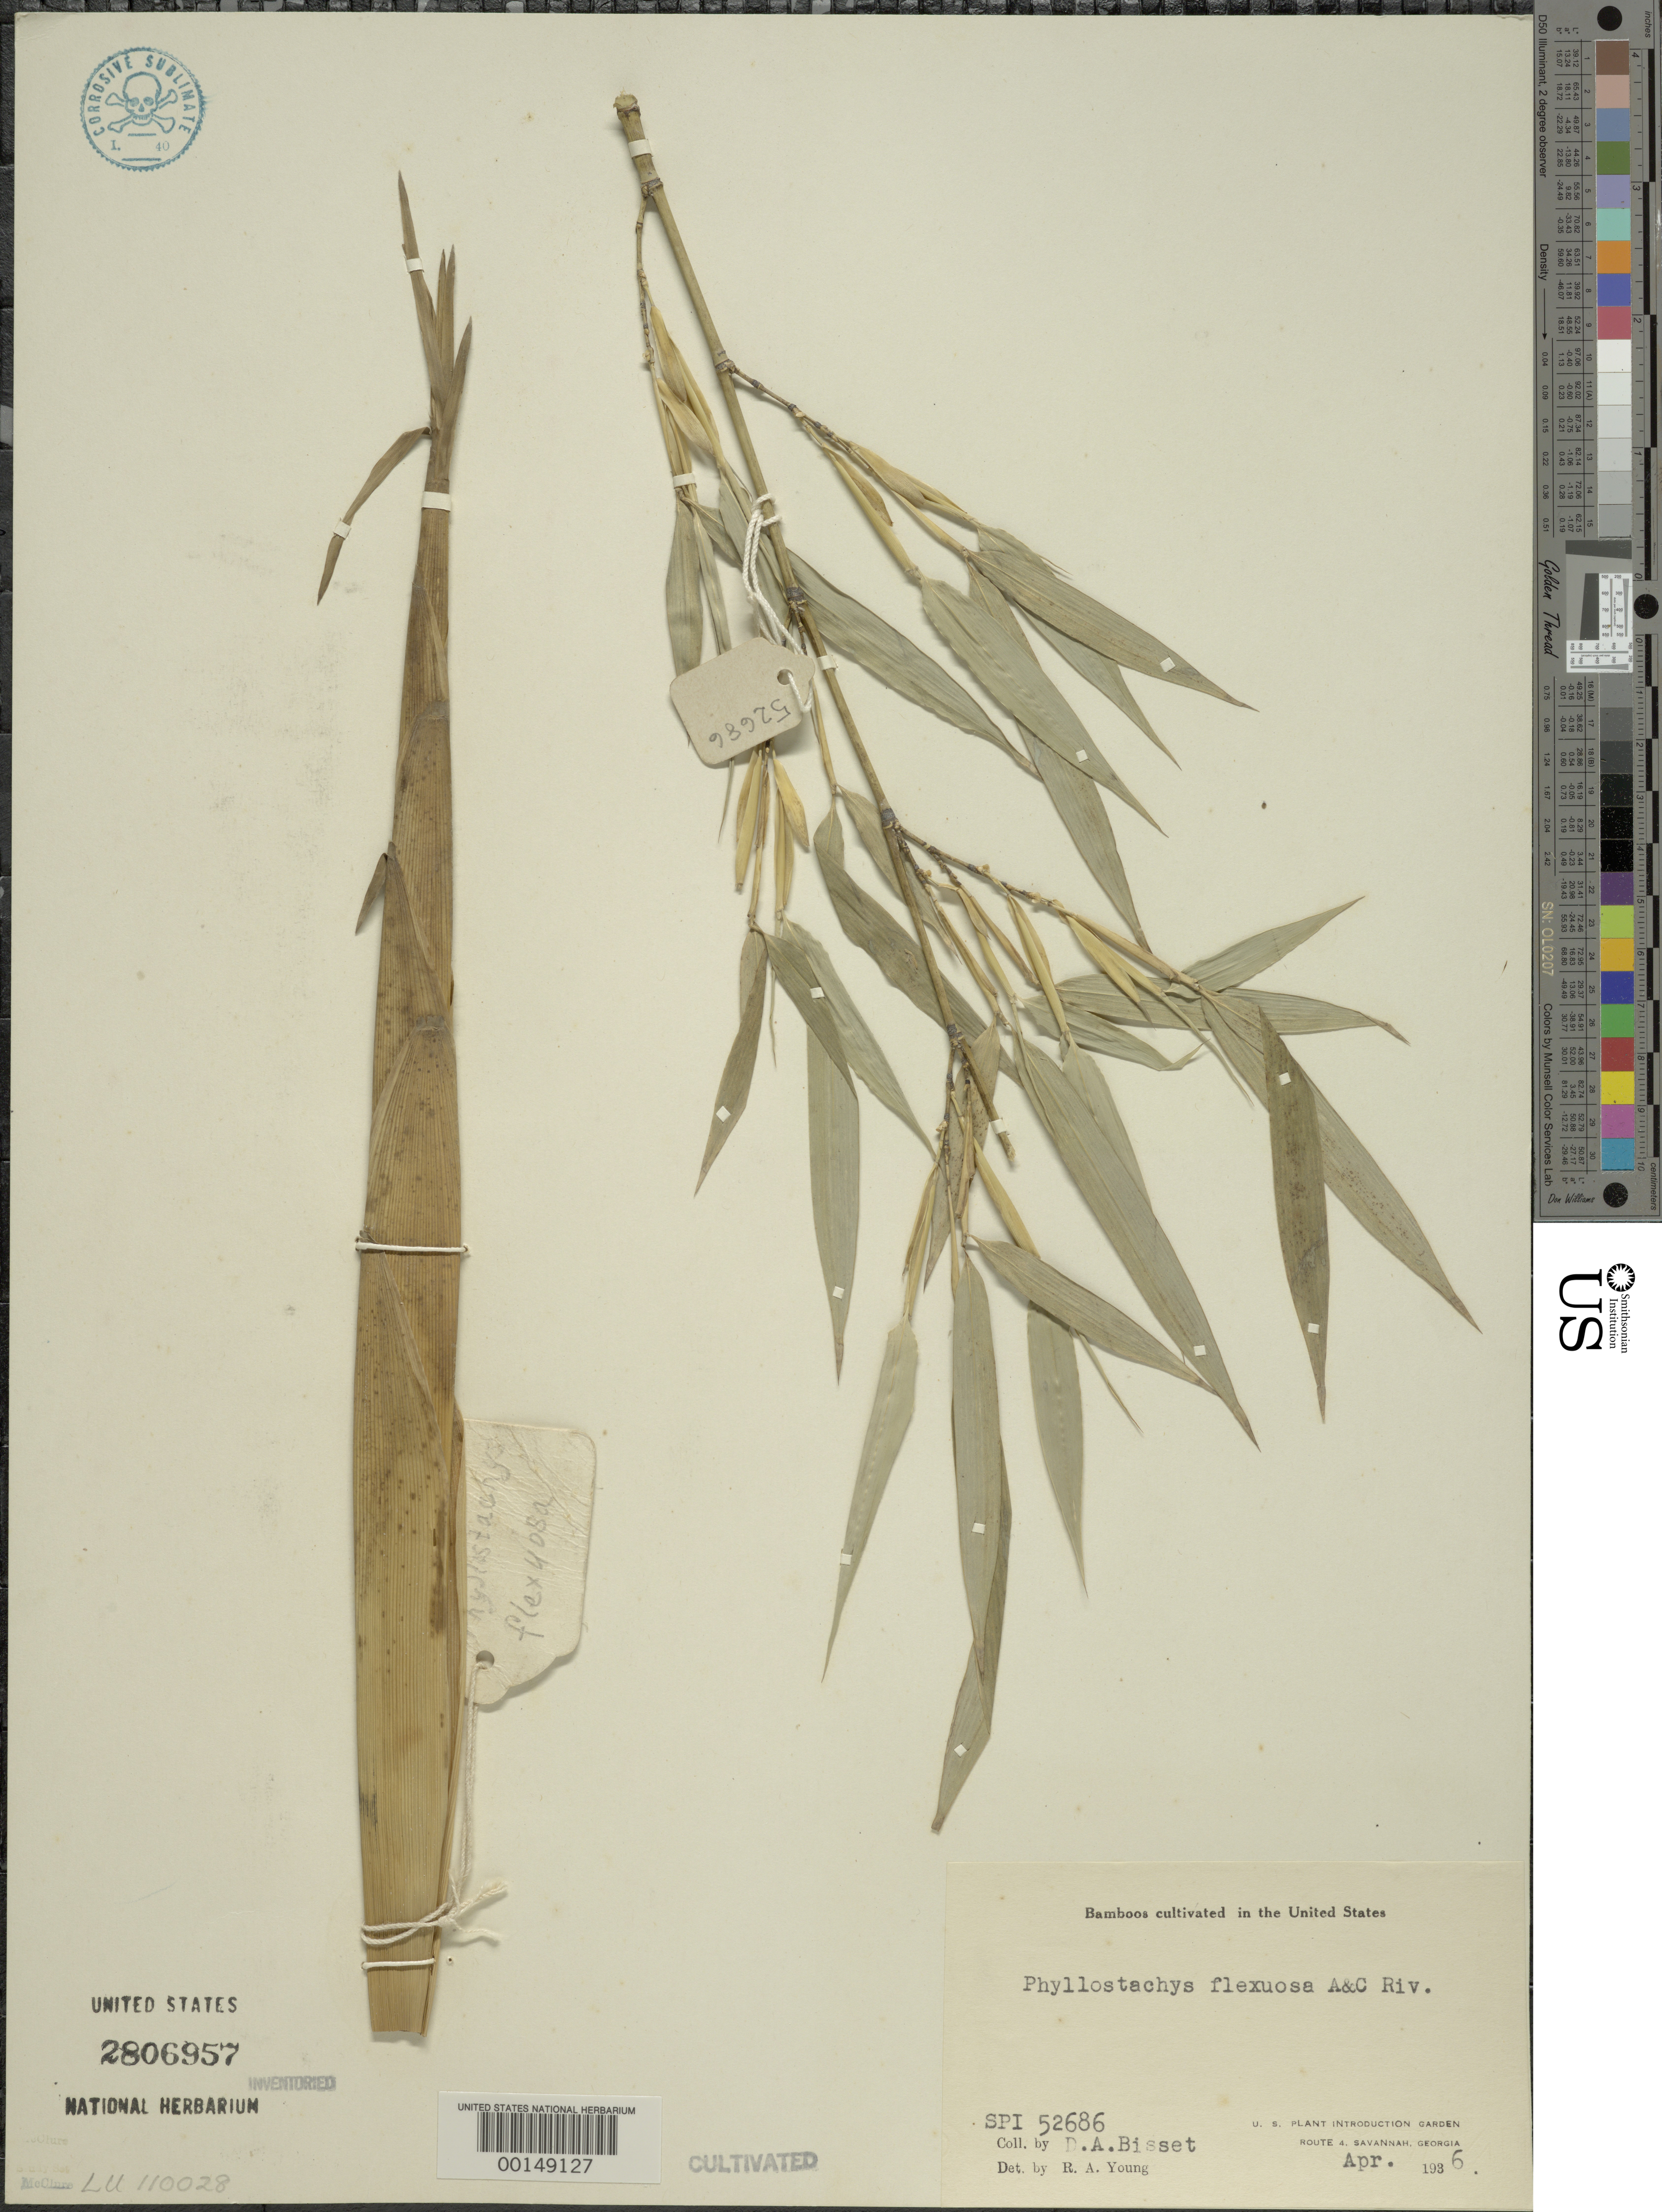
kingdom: Plantae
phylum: Tracheophyta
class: Liliopsida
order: Poales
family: Poaceae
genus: Phyllostachys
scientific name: Phyllostachys flexuosa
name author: Rivière & C. Rivière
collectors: D. Bisset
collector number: SPI 52686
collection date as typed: Apr 1936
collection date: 1936-04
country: United States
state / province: Georgia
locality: Savannah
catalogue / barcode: US 2806957